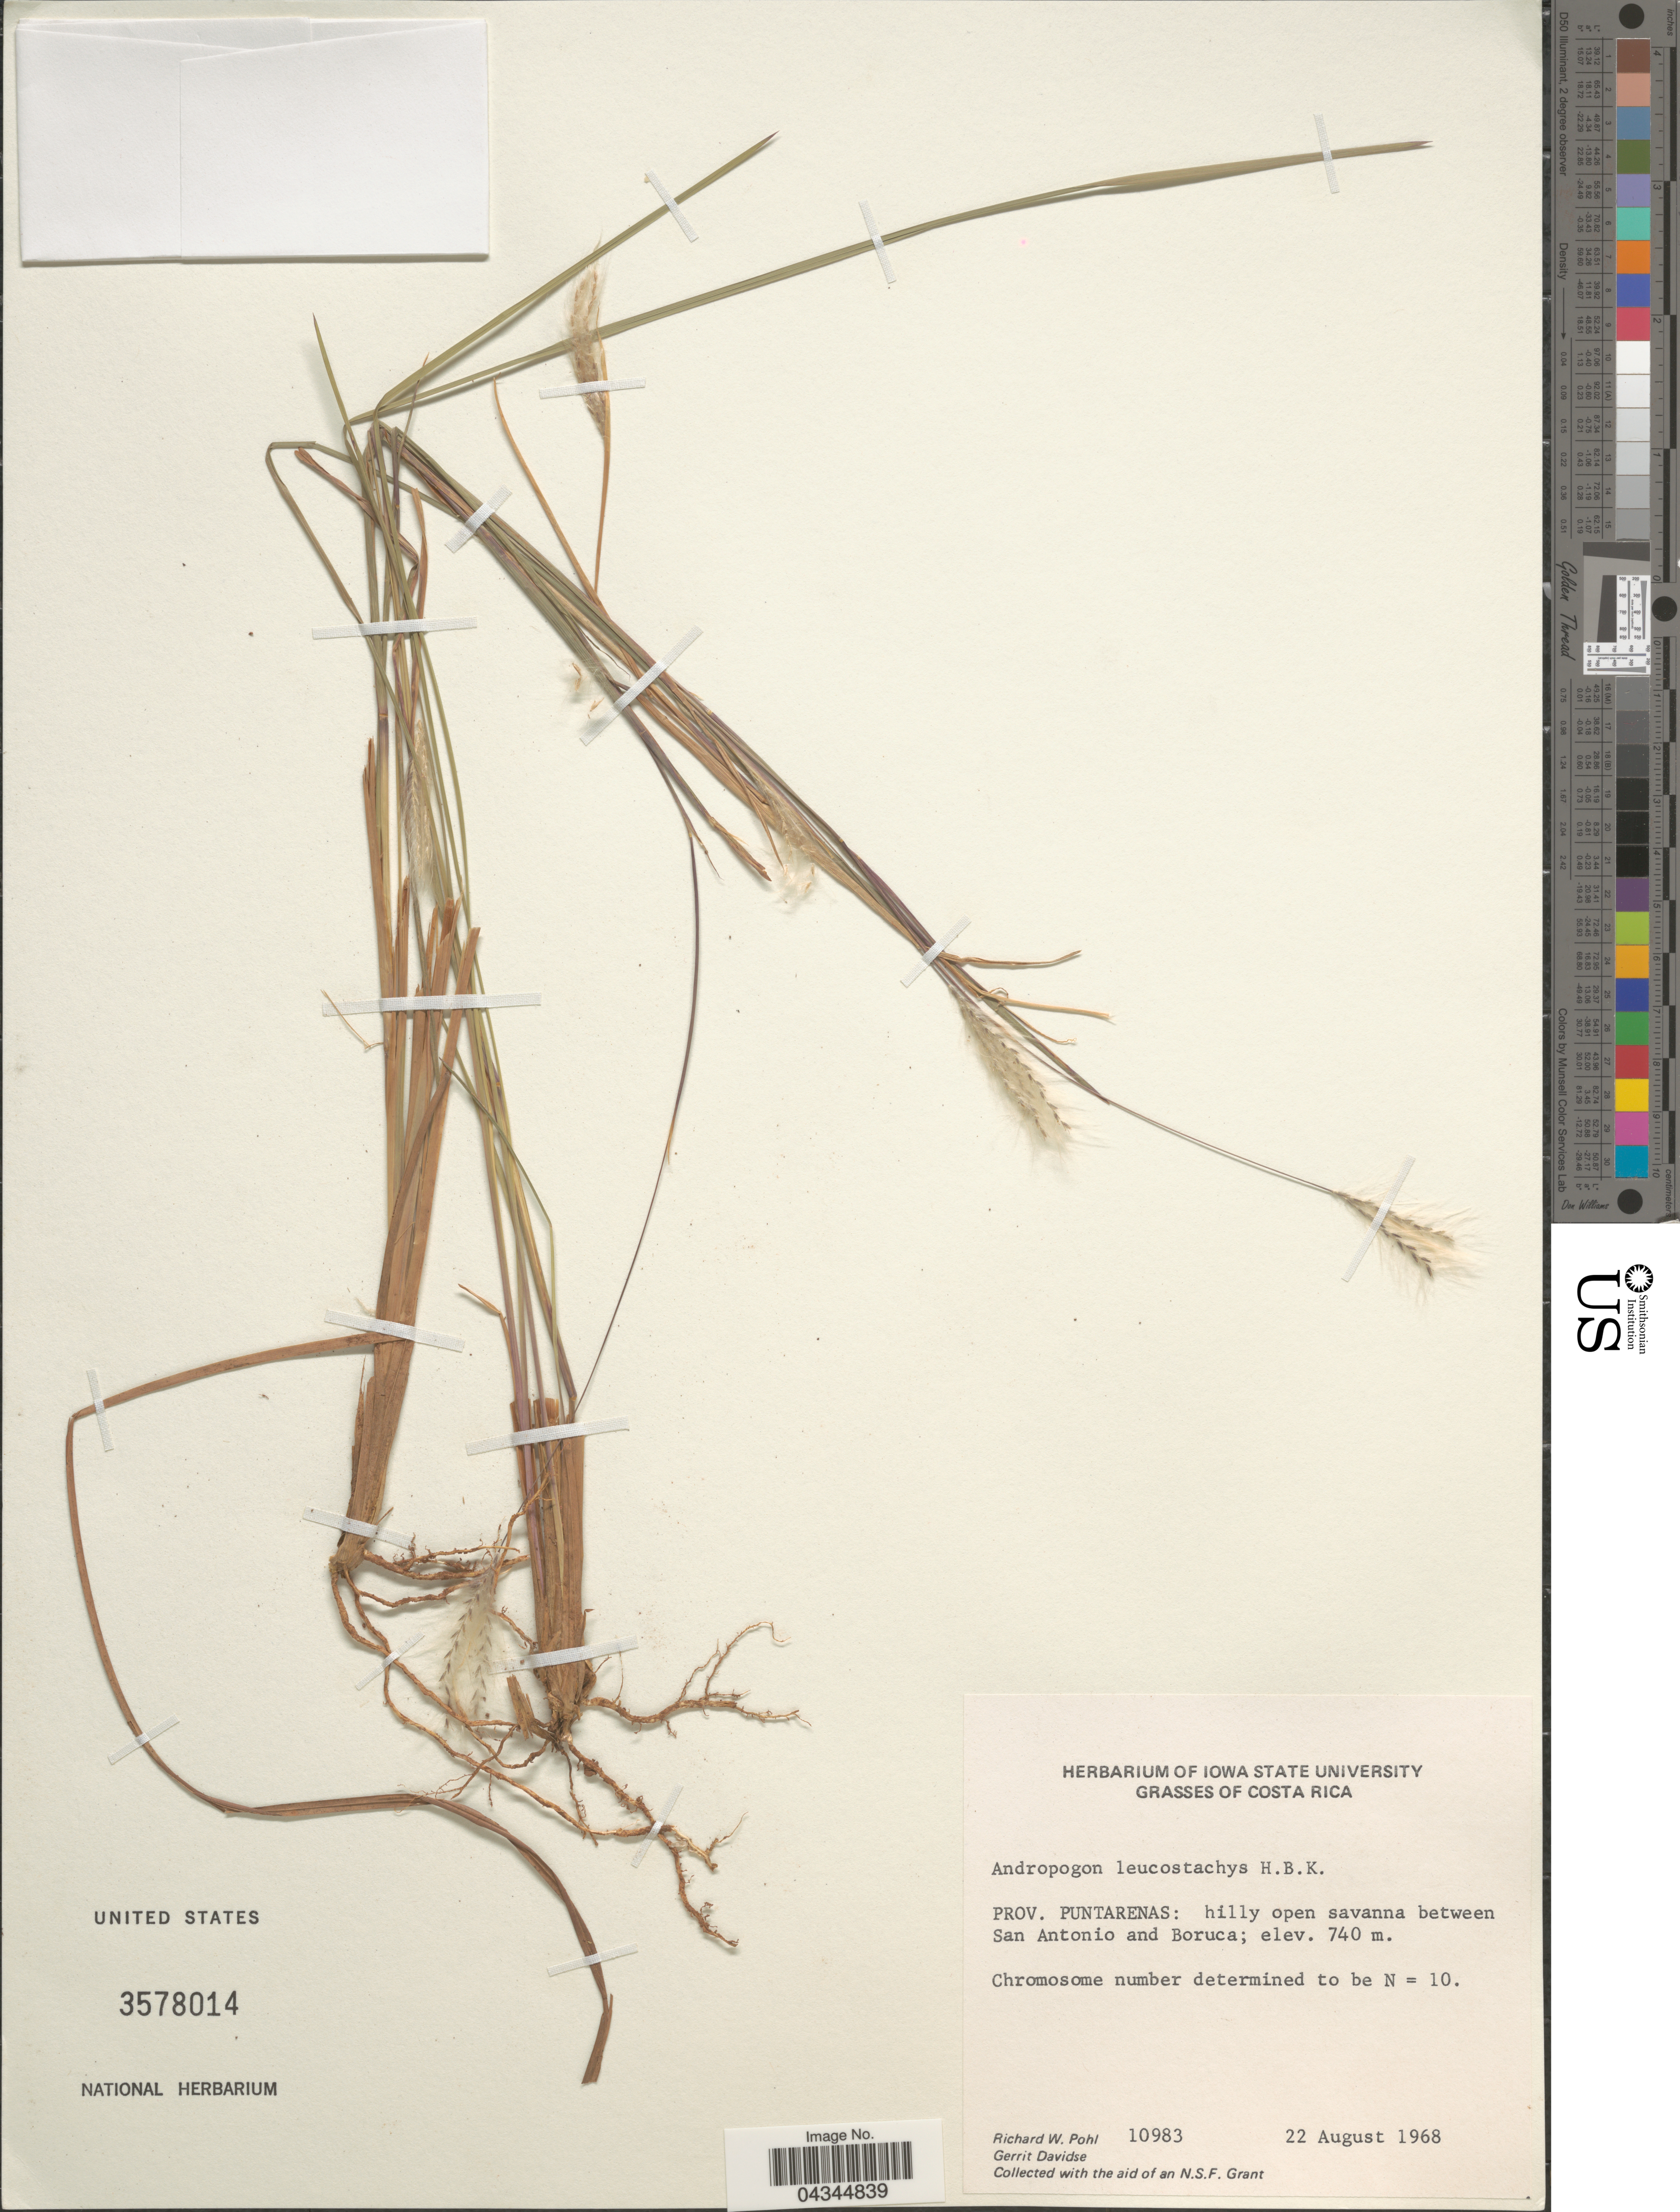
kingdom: Plantae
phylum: Tracheophyta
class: Liliopsida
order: Poales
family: Poaceae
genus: Andropogon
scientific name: Andropogon leucostachyus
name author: Kunth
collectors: R. W. Pohl & G. Davidse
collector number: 10983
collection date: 1968-08-22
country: Costa Rica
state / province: Puntarenas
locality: Hilly open savanna between San Antonio and Boruca.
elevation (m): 740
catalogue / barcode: US 3578014